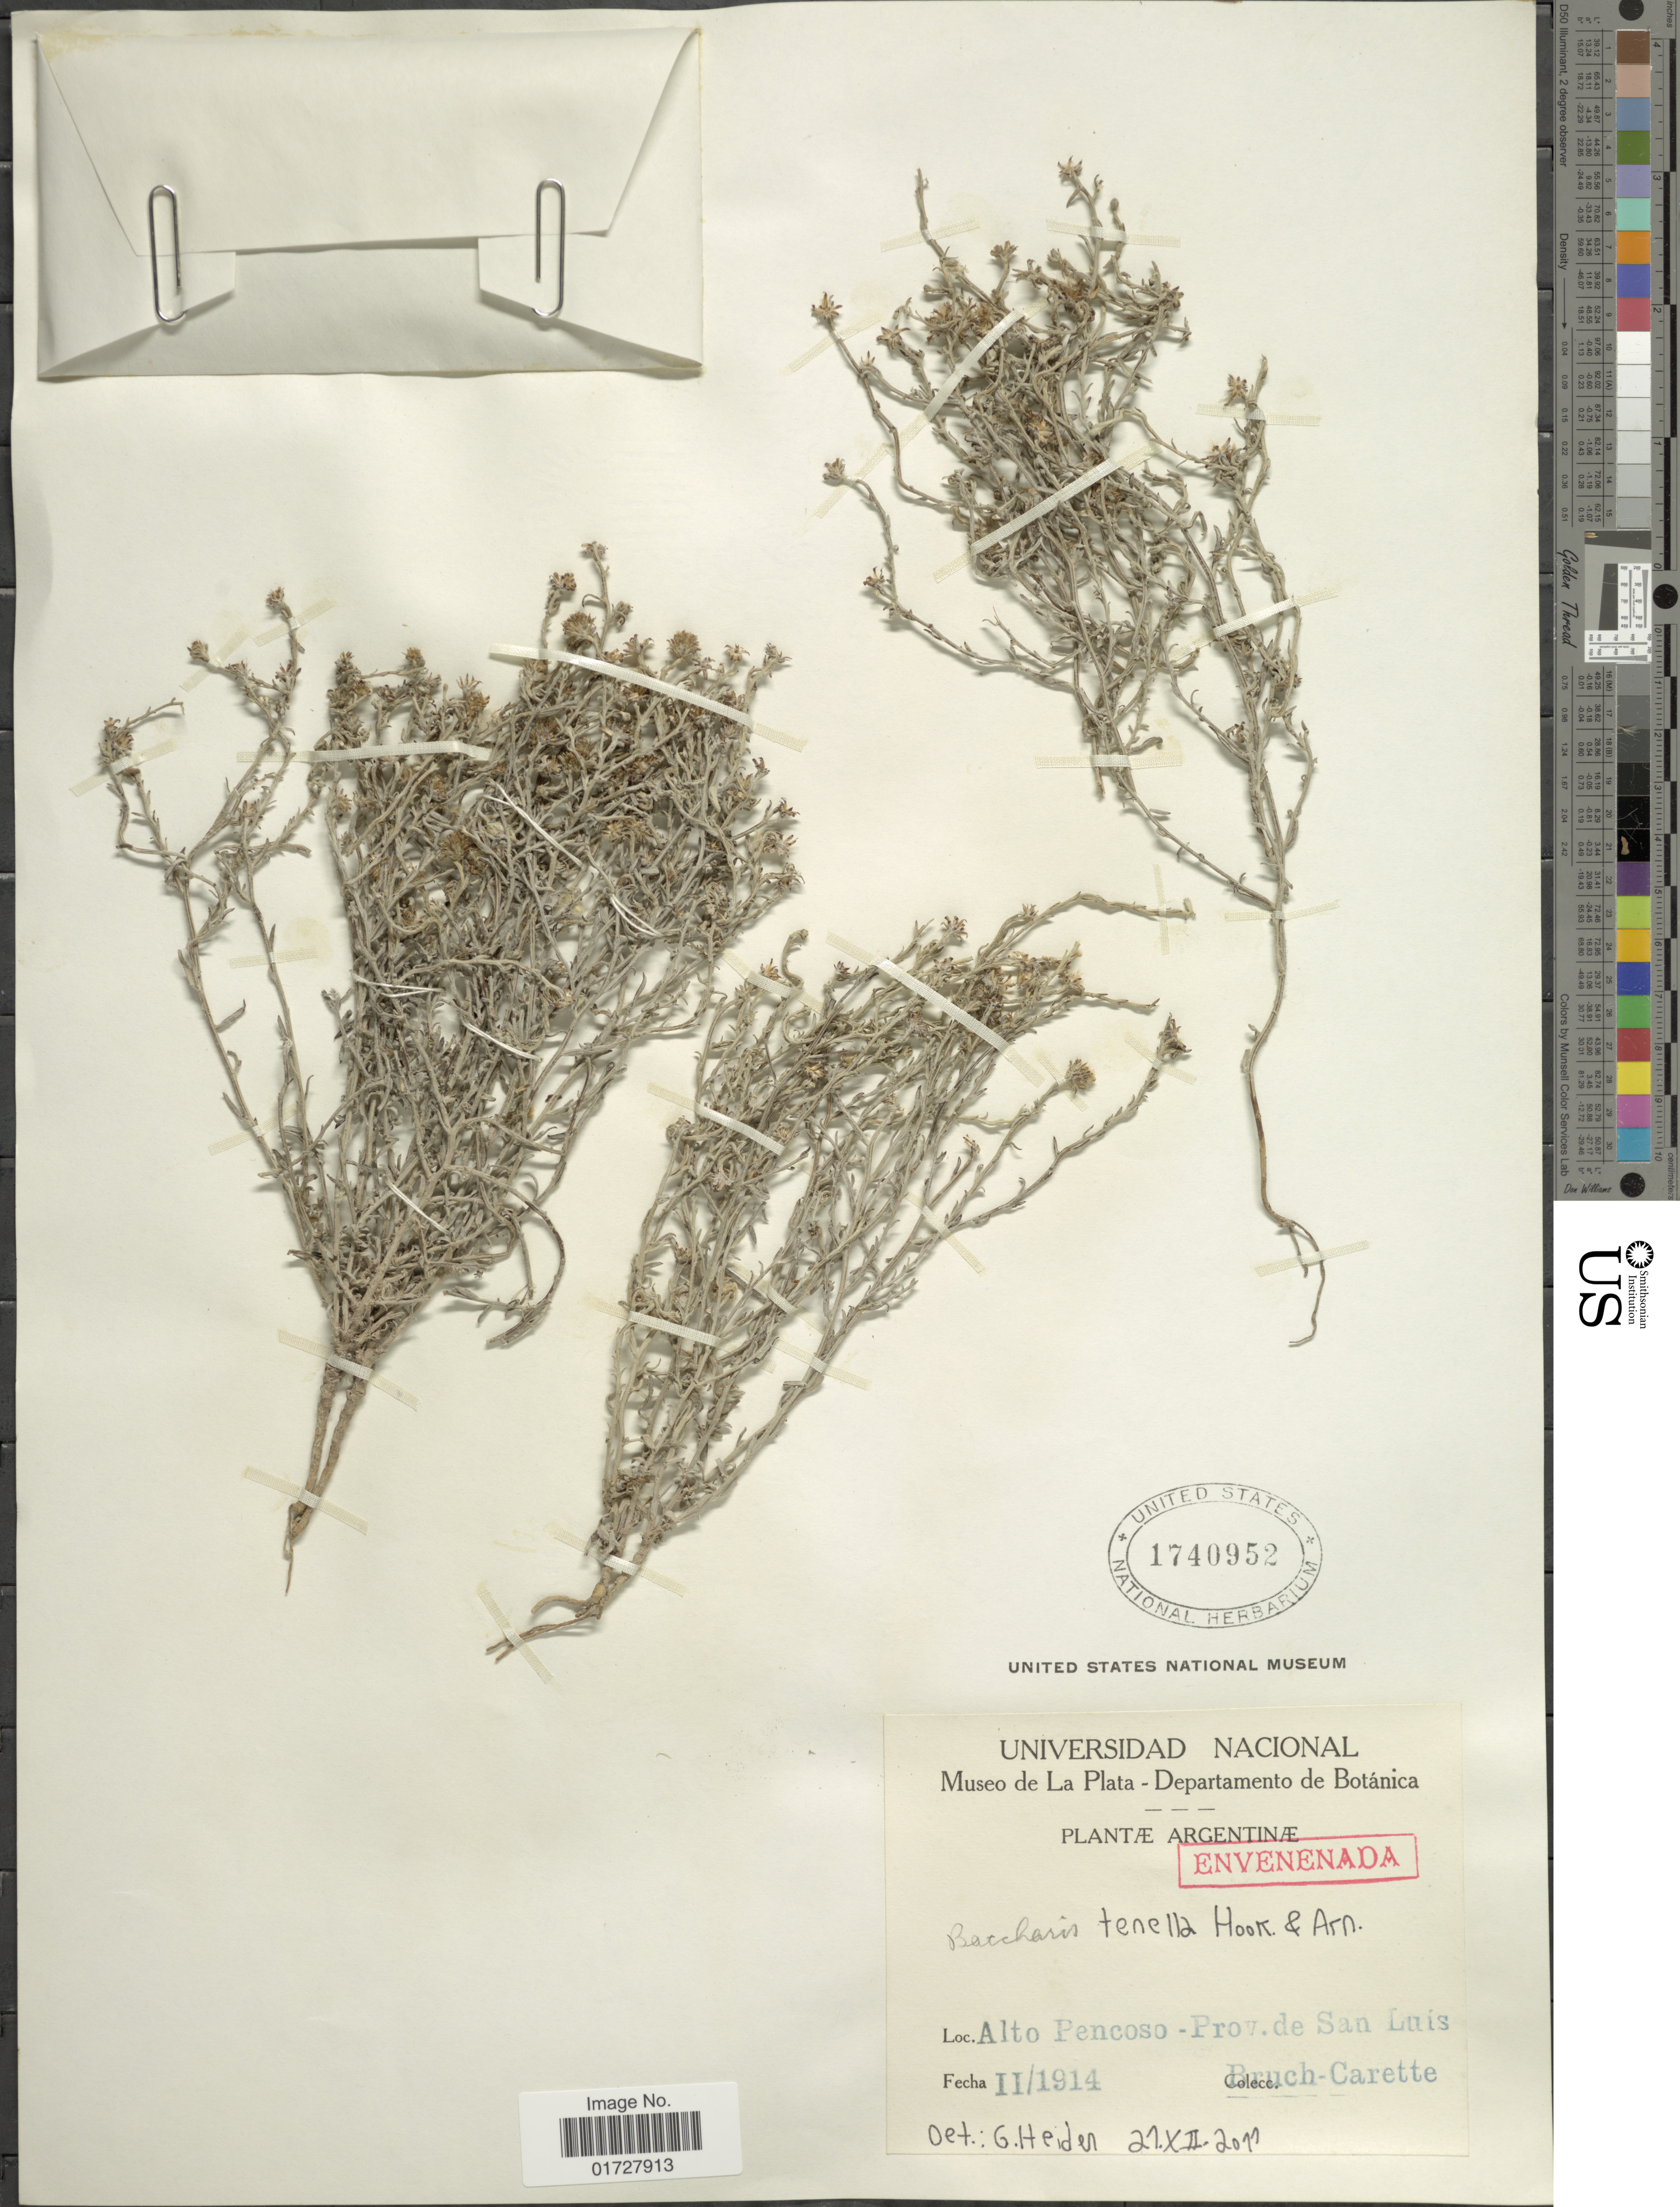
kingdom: Plantae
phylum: Tracheophyta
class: Magnoliopsida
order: Asterales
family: Asteraceae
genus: Baccharis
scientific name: Baccharis tenella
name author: Hook. & Arn.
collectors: C. Bruch & E. Carette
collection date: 1914-02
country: Argentina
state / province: San Luis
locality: Alto Pencoso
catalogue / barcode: US 1740952